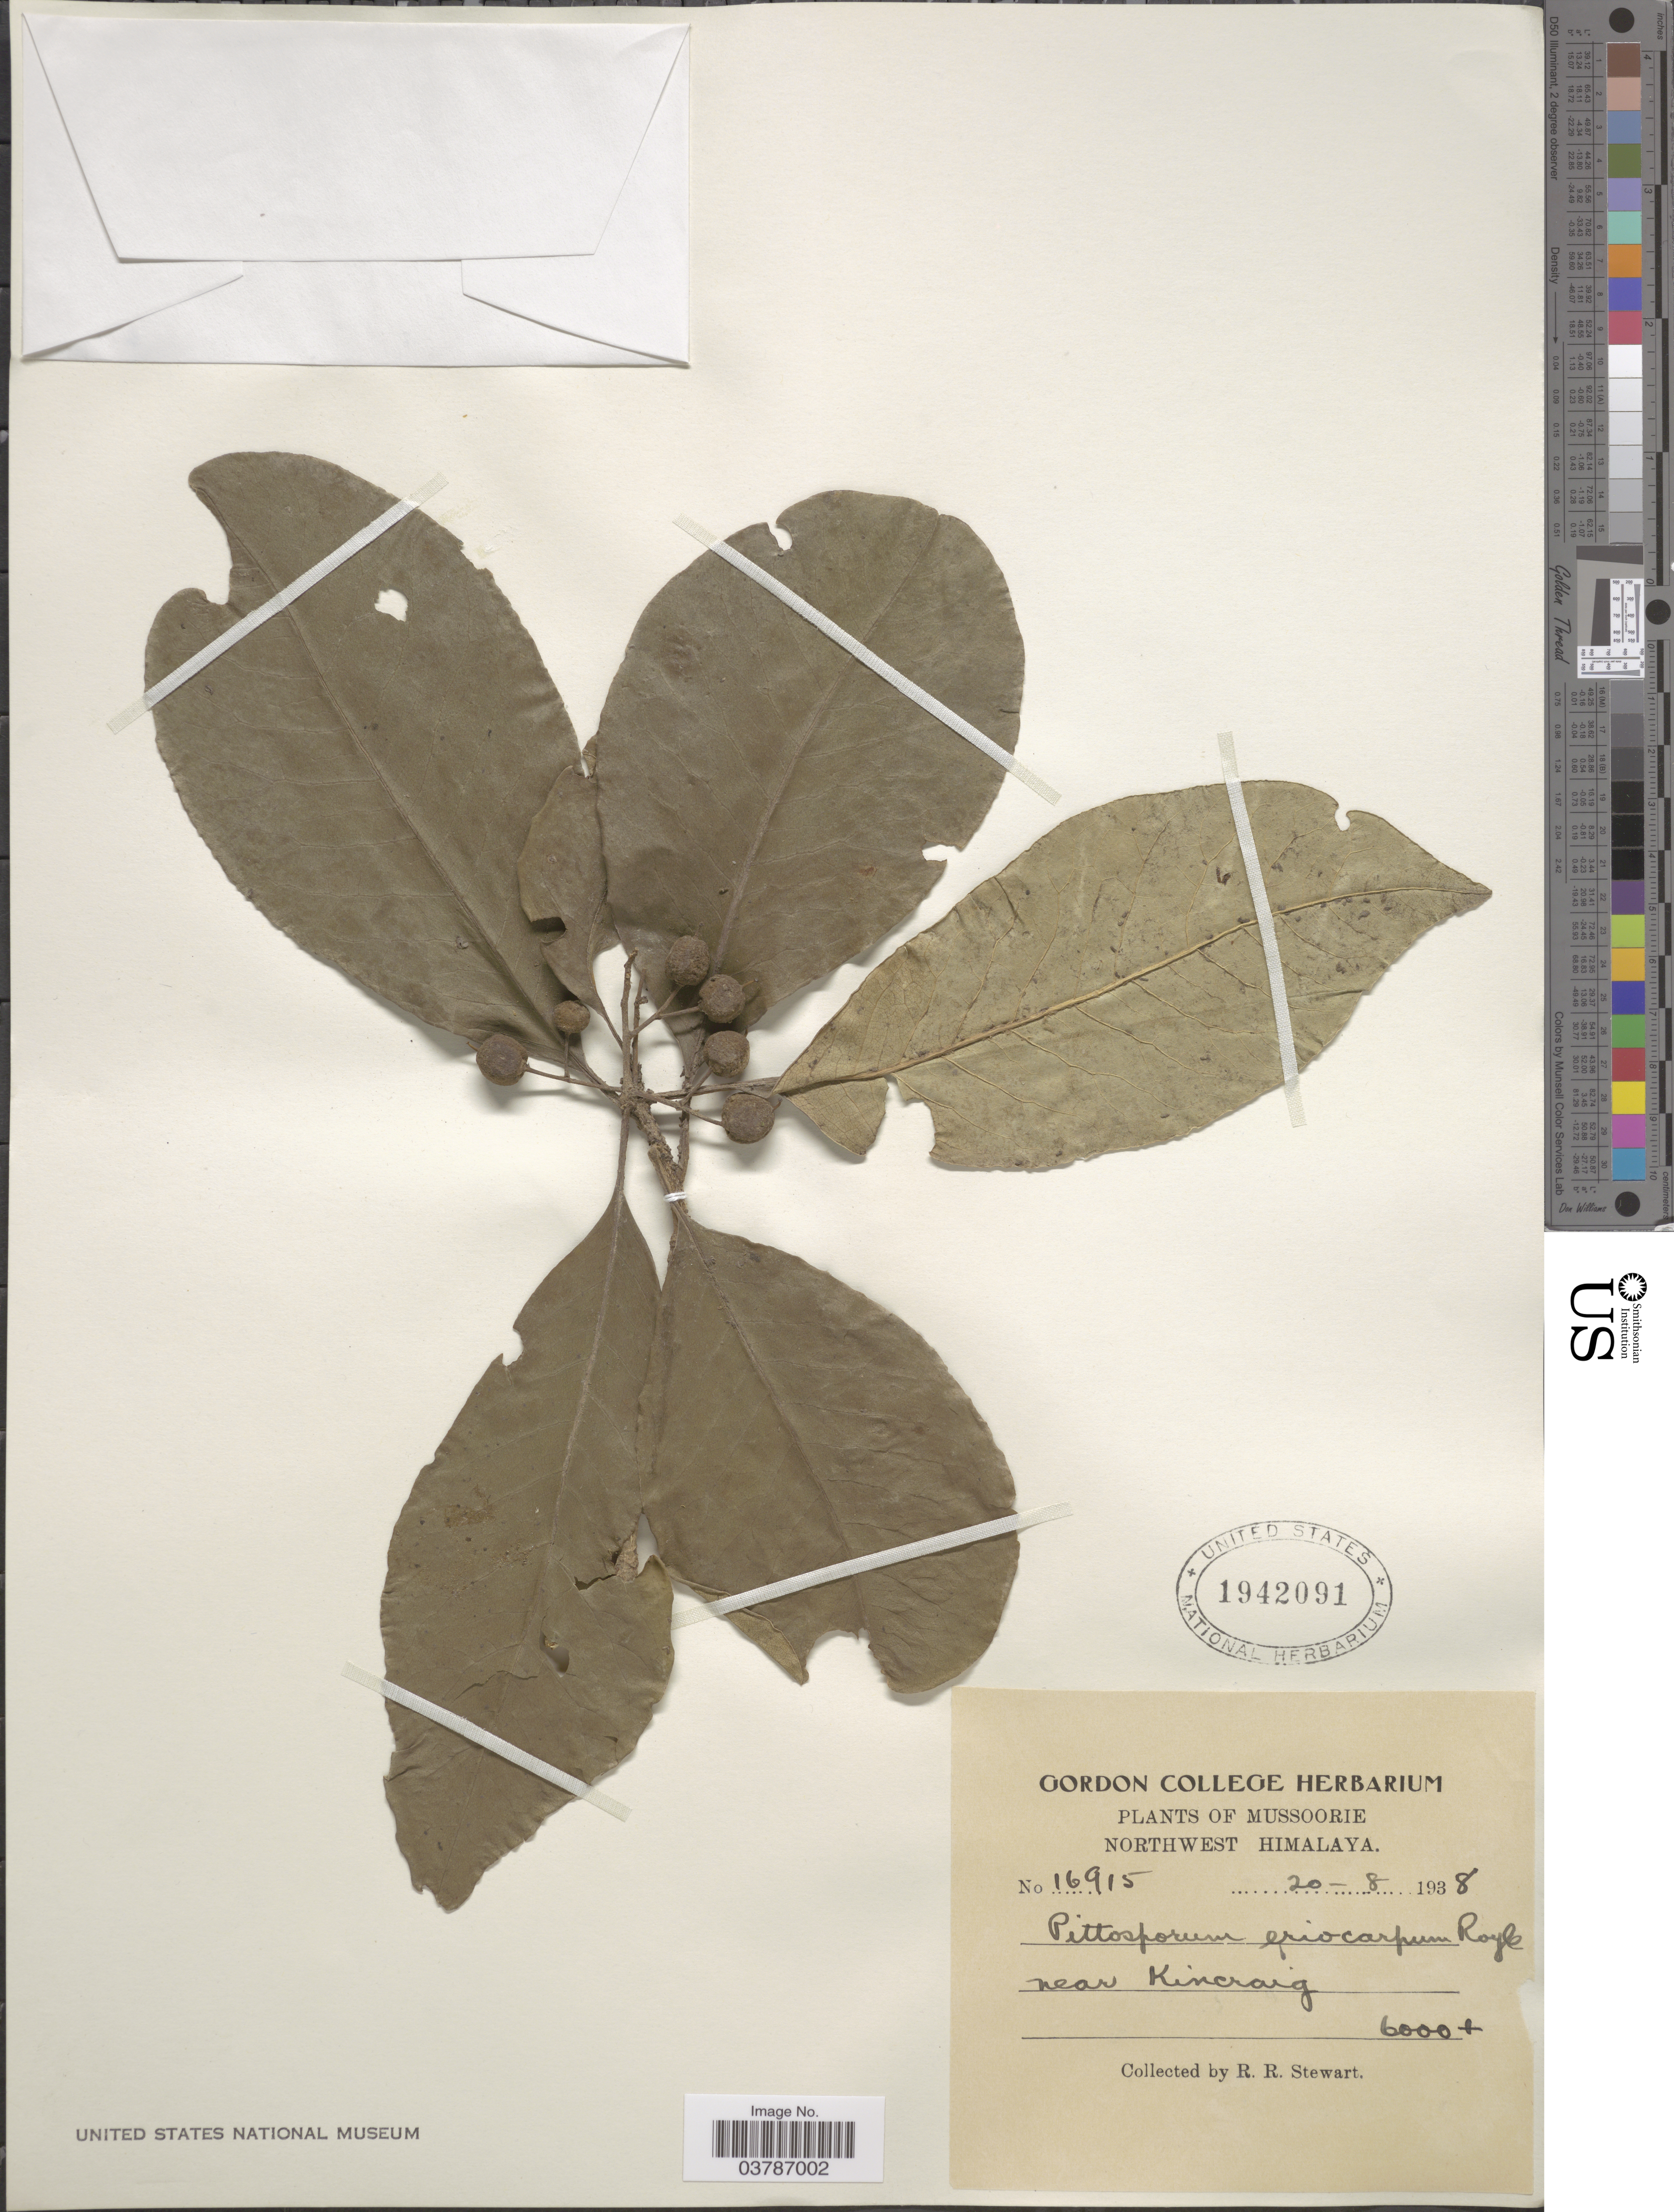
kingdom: Plantae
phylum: Tracheophyta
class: Magnoliopsida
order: Apiales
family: Pittosporaceae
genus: Pittosporum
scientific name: Pittosporum eriocarpum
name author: Royle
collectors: R. Stewart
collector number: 16915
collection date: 1938-08-20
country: India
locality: Mussoorie. Northwest Himalaya. Near Kincraig.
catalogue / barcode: US 1942091